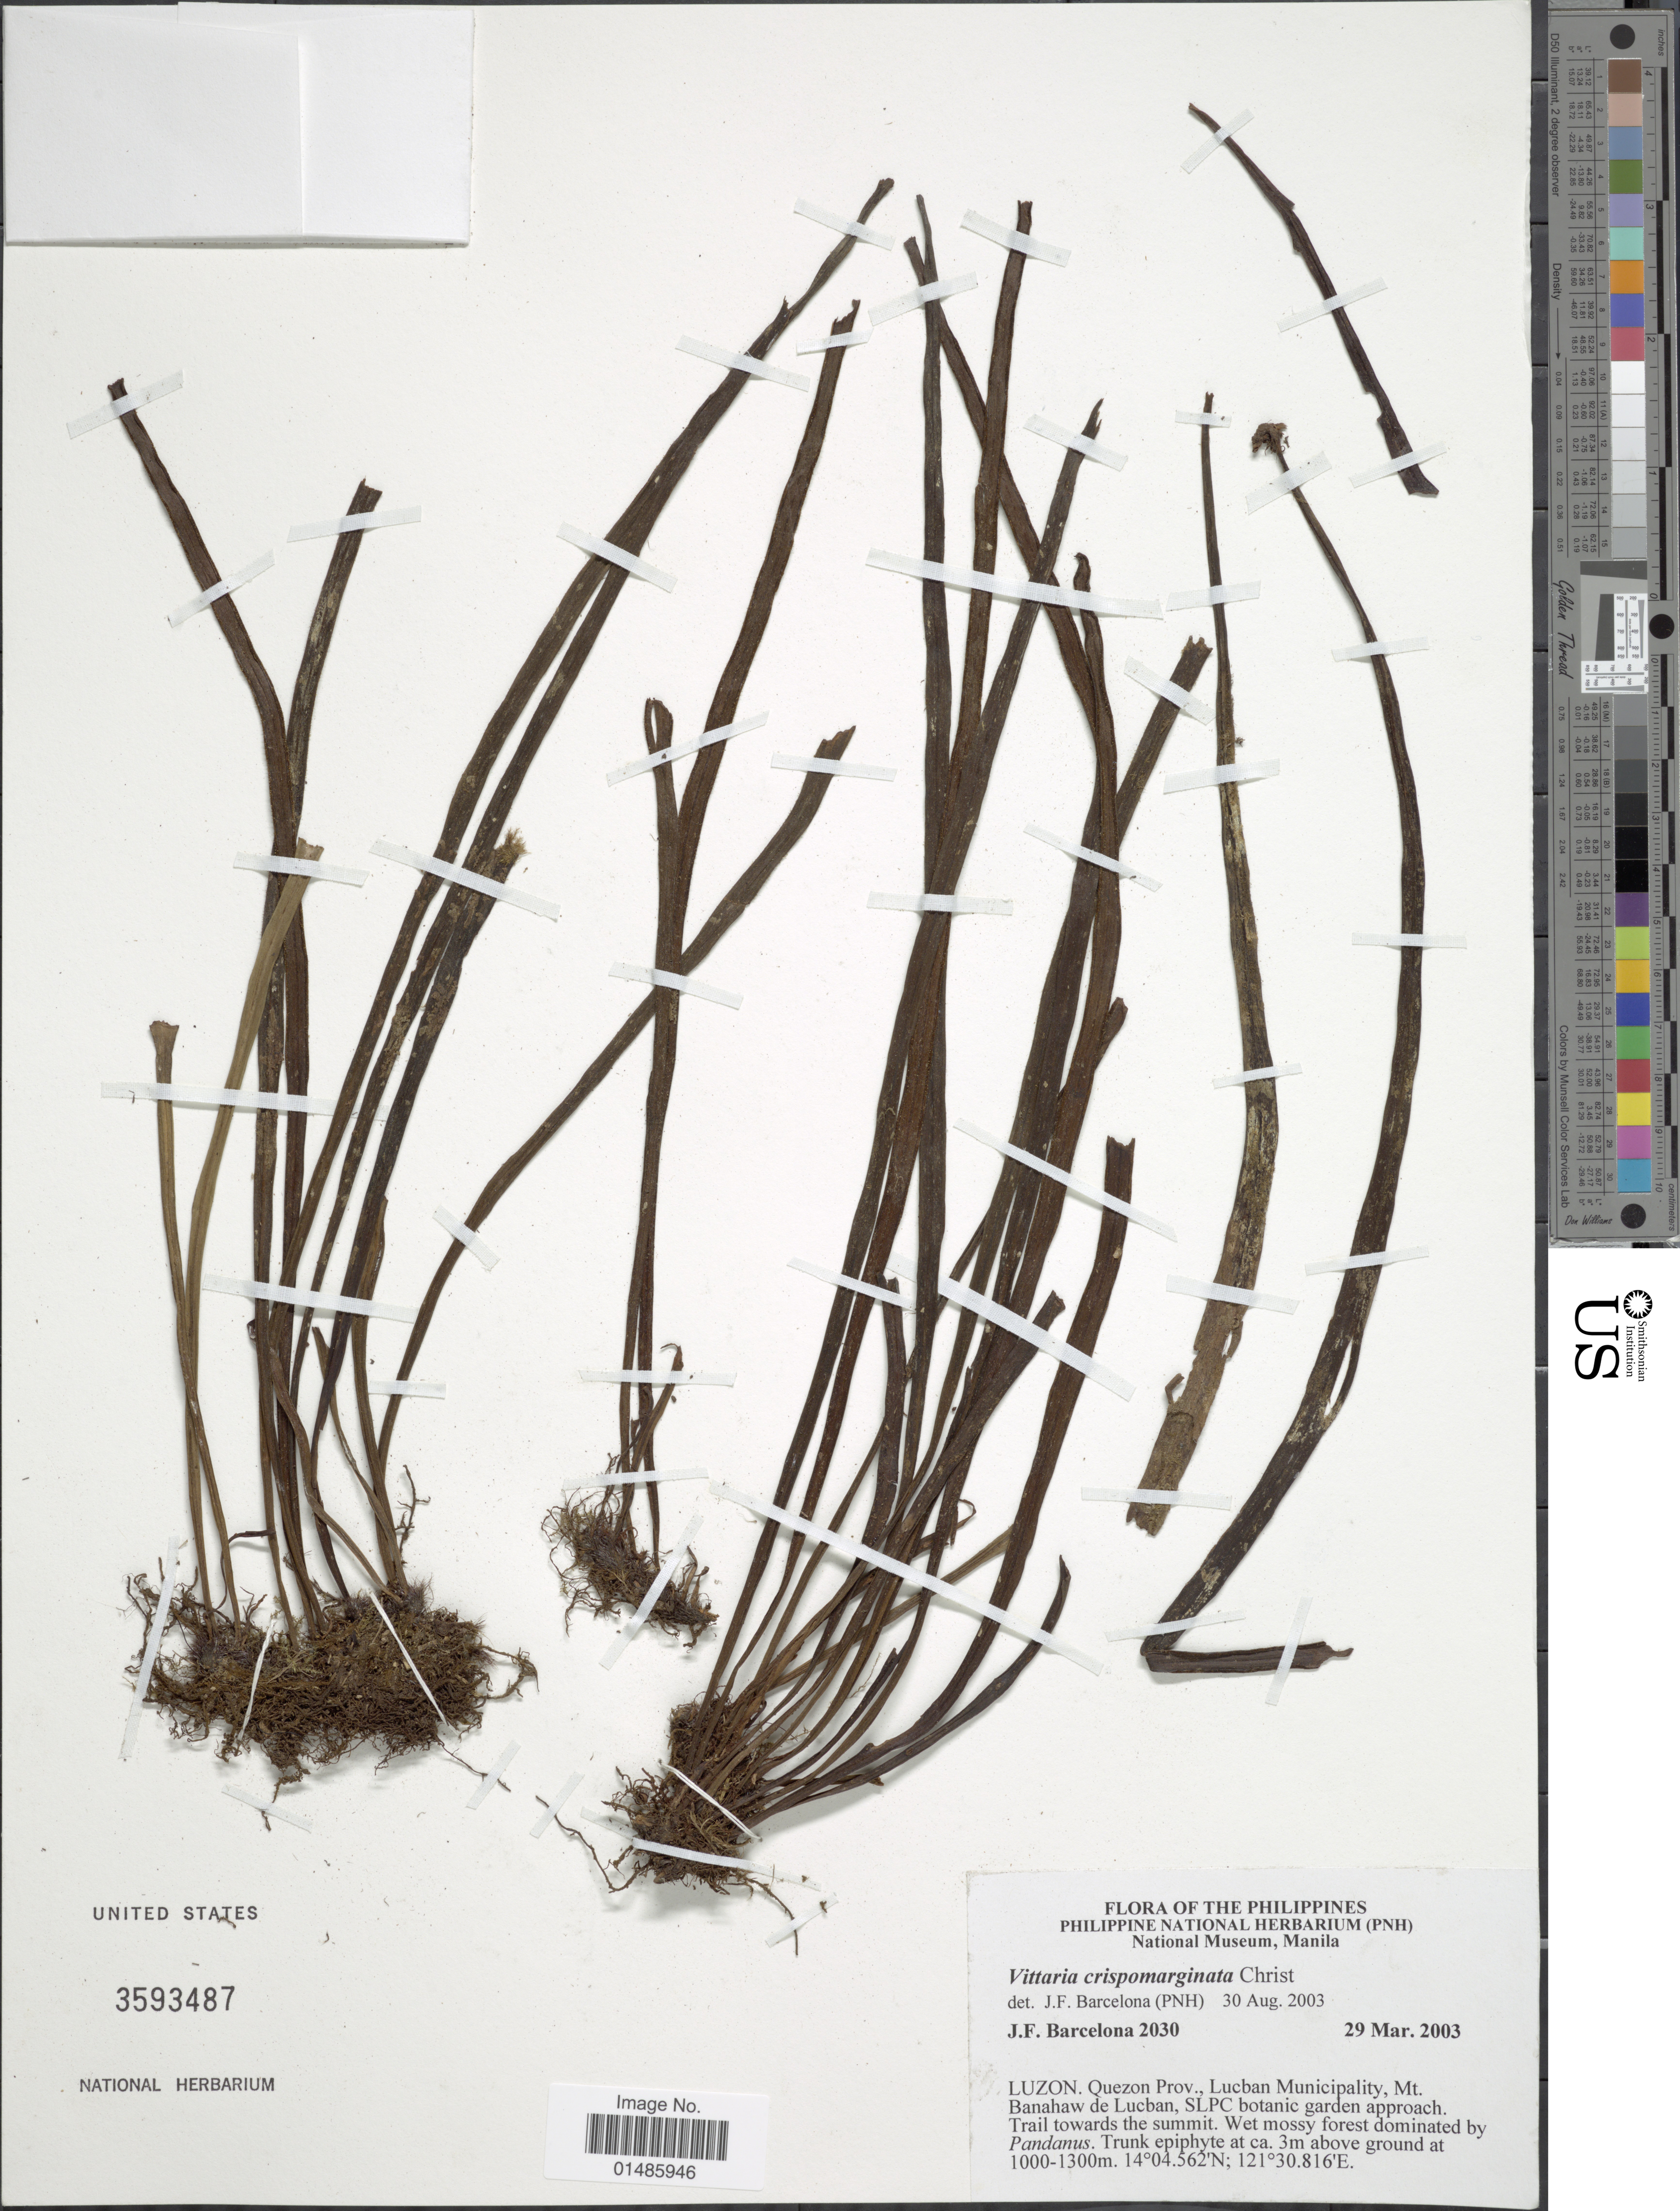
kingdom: Plantae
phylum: Tracheophyta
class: Polypodiopsida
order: Polypodiales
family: Pteridaceae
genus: Haplopteris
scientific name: Haplopteris crispomarginata comb. ined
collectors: J. F. Barcelona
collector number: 2030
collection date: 2003-03-29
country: Philippines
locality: Luzon. Quezon Prov., Lucban Municipality, Mt. Banahaw de Lucban, SLPC botanic garden approach.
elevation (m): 1000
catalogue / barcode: US 3593487